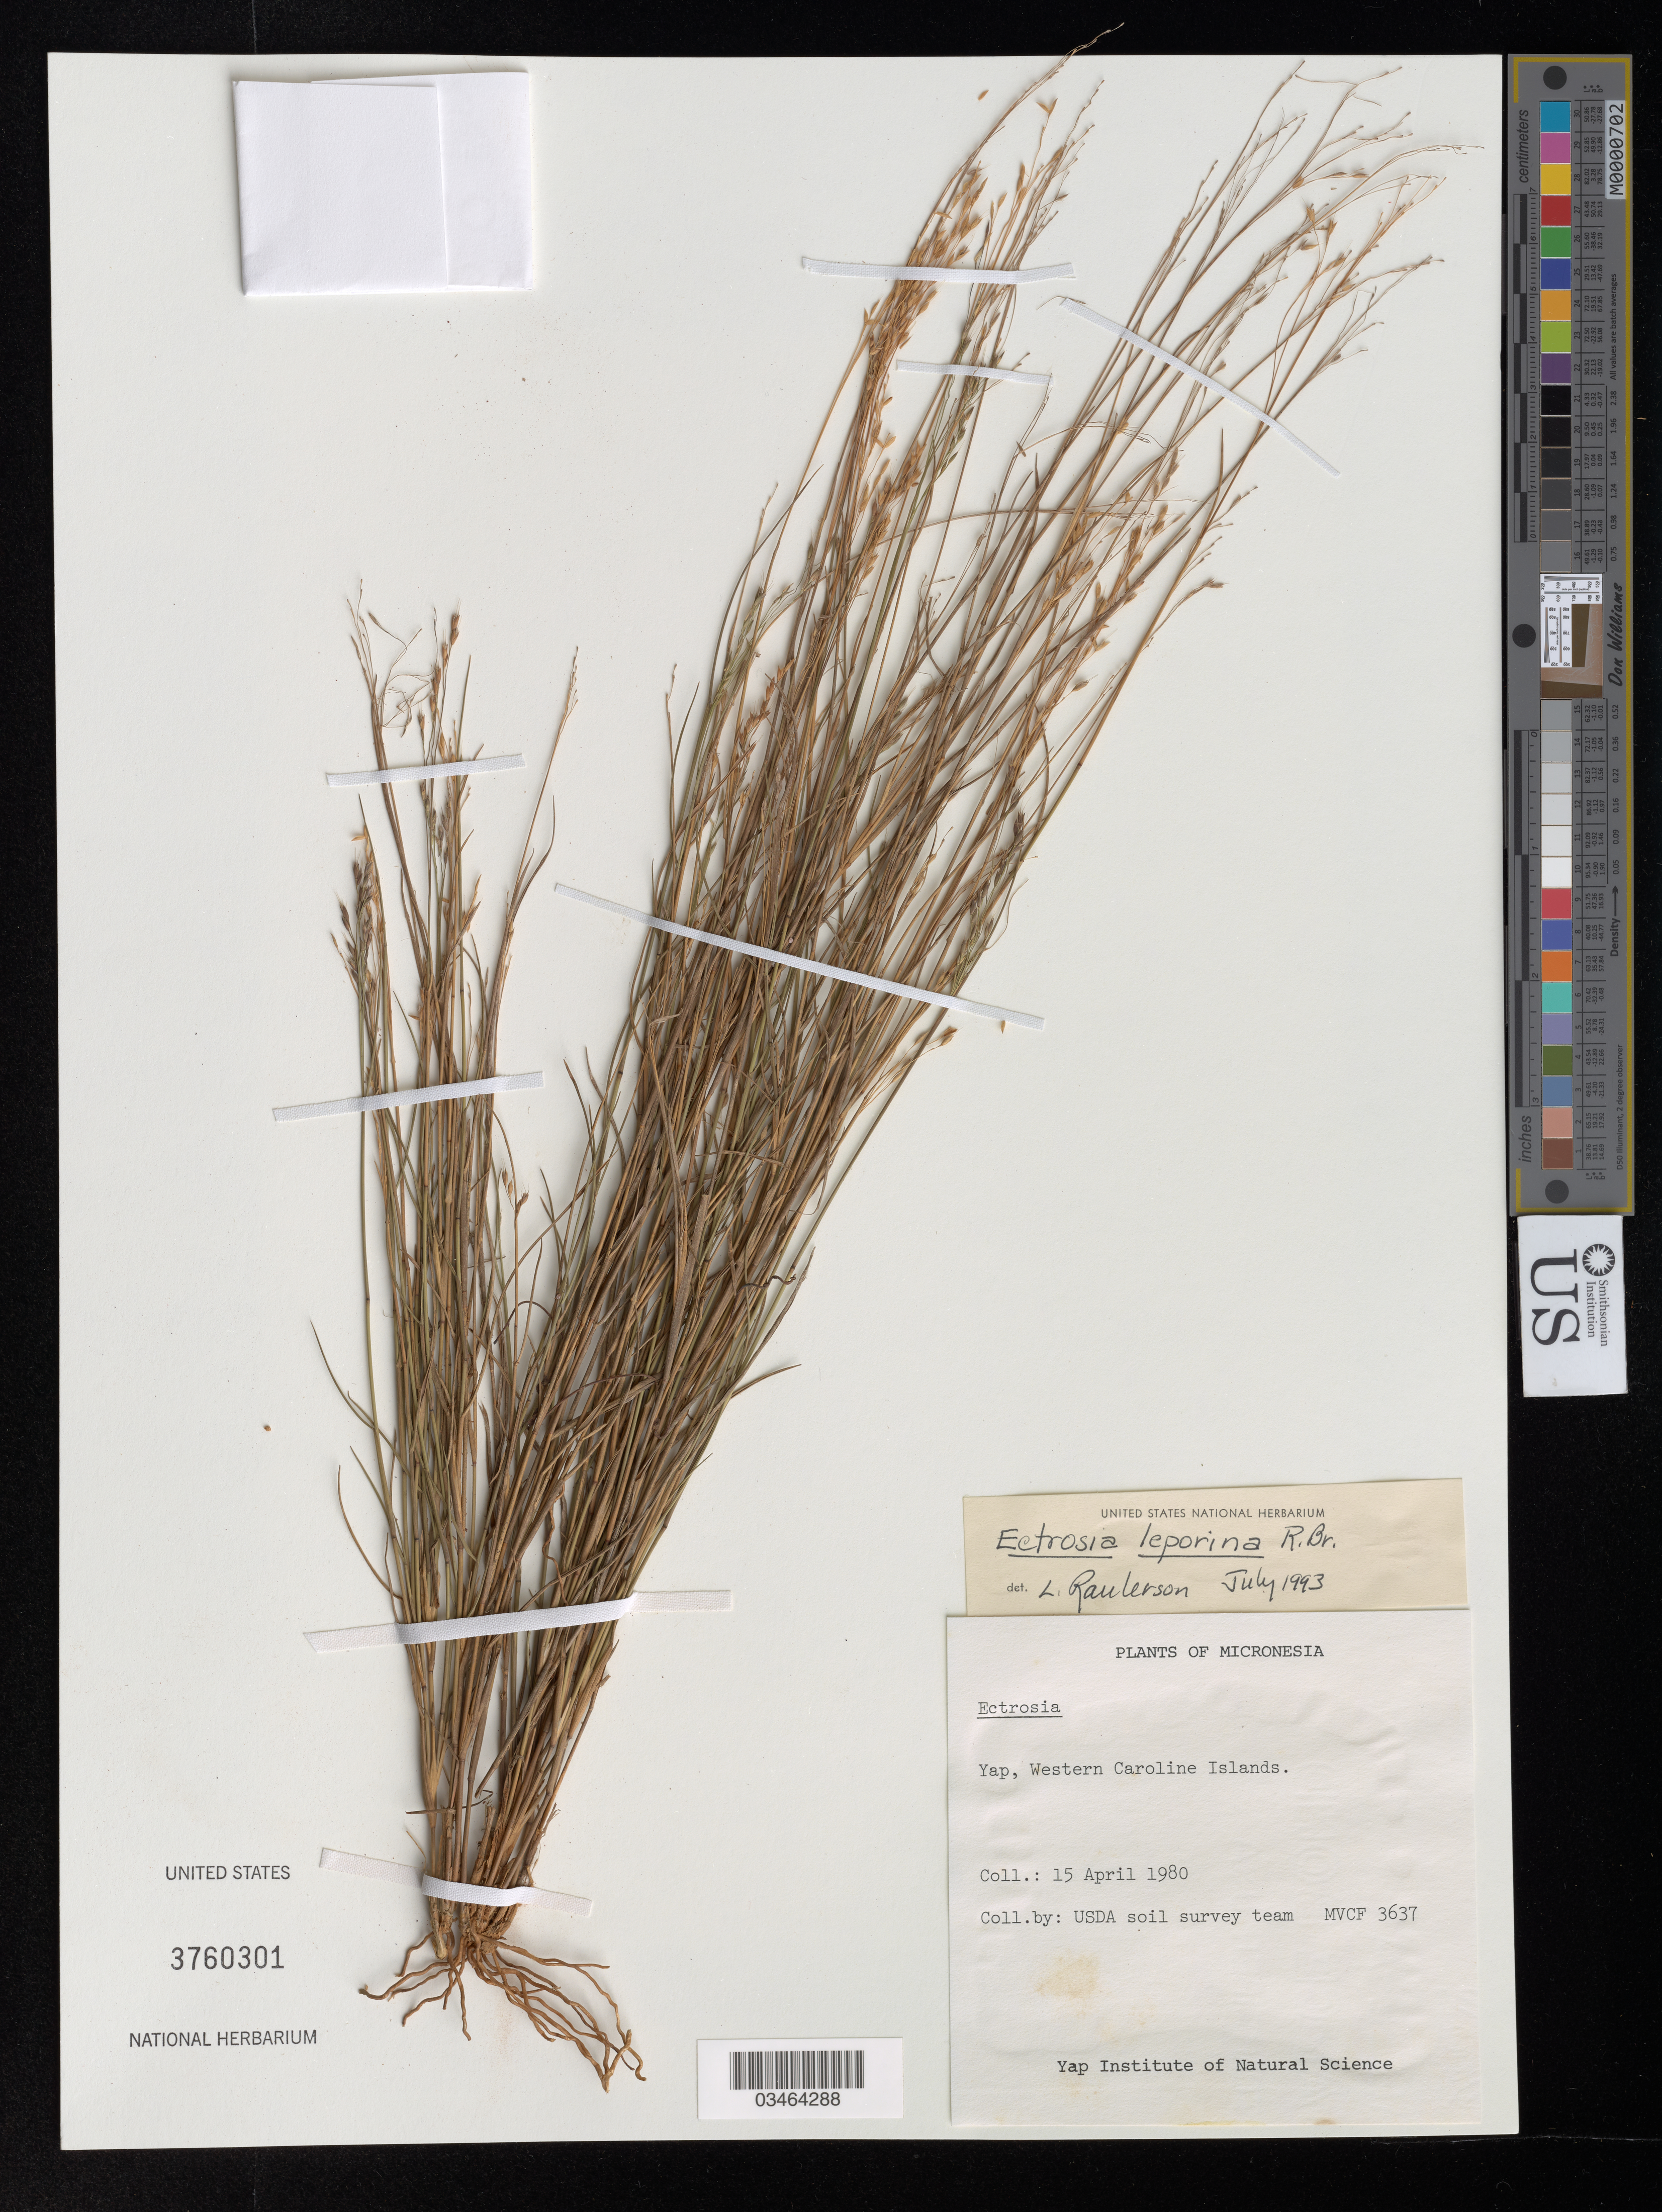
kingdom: Plantae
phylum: Tracheophyta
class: Liliopsida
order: Poales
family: Poaceae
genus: Ectrosia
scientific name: Ectrosia leporina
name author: R. Br.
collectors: USDA Soil Survey Team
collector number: MVCF 3637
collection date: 1980-04-15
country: Micronesia, Federated States of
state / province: Yap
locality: Western Caroline Islands.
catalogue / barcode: US 3760301